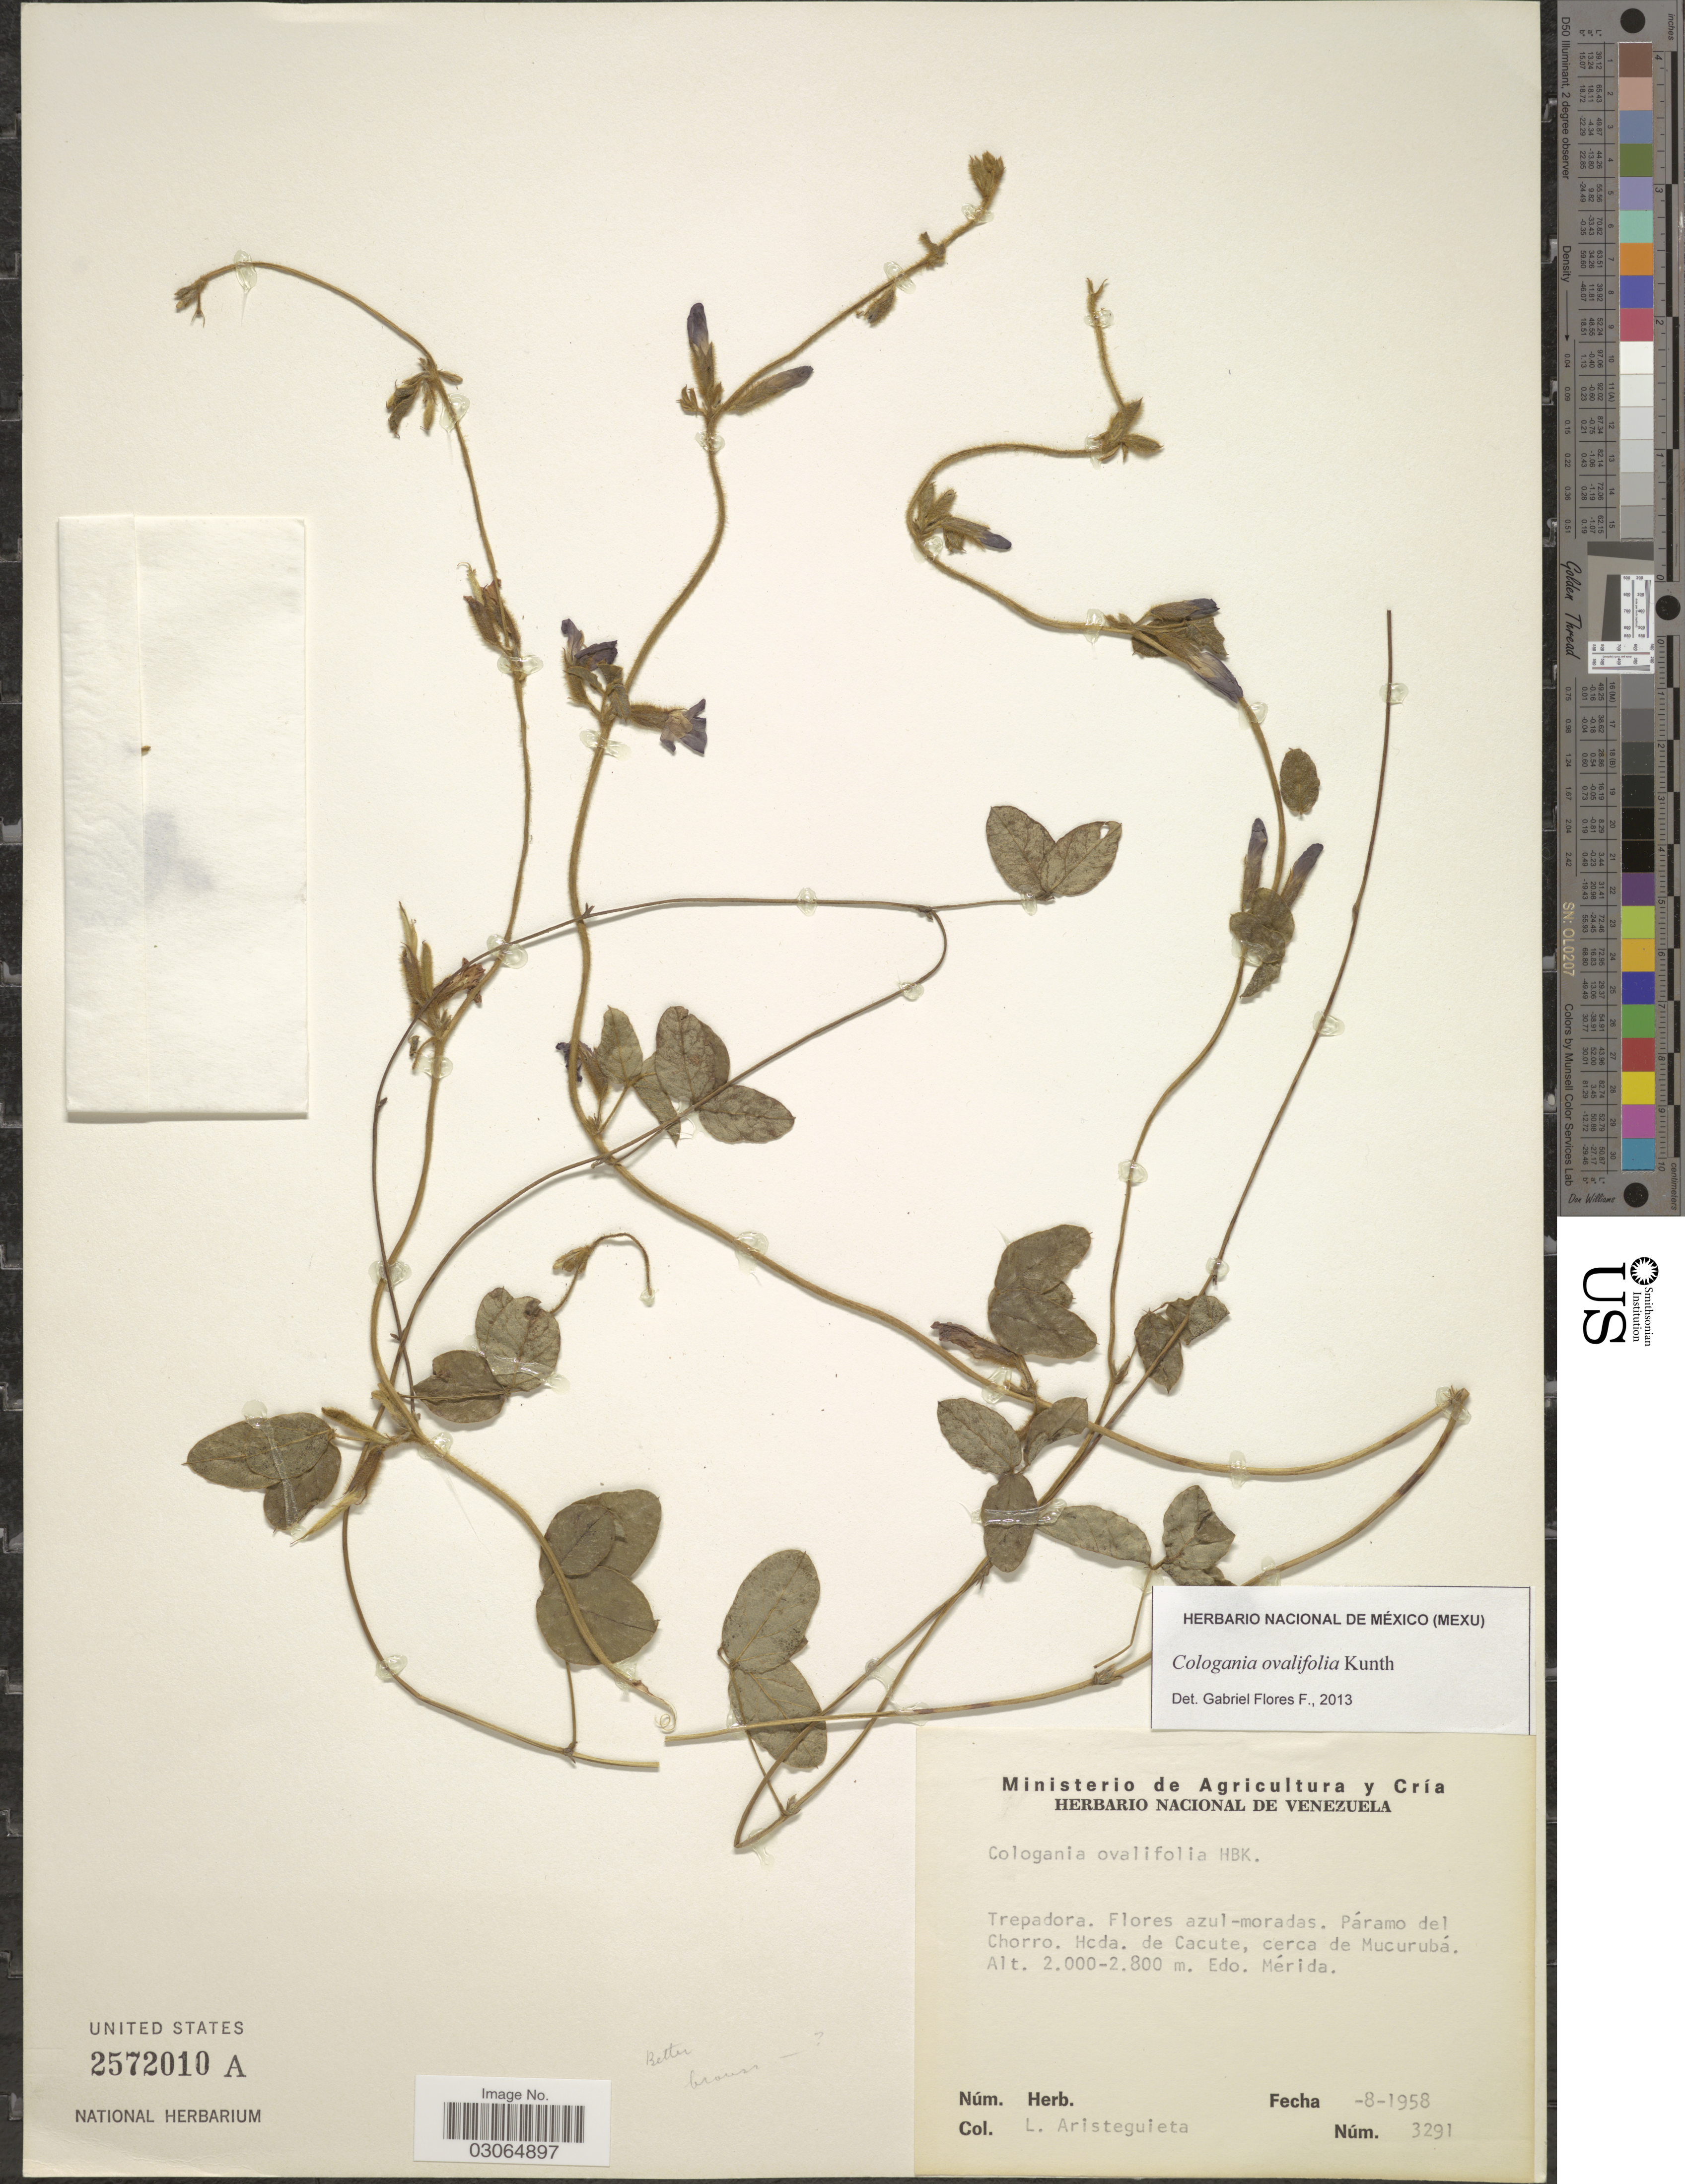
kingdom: Plantae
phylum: Tracheophyta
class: Magnoliopsida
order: Fabales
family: Fabaceae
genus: Cologania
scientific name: Cologania broussonetii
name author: (Balb.) DC.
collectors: L. Aristeguieta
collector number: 3291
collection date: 1958-08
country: Venezuela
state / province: Mérida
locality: Páramo del Chorro. Hcda. de Cacute, cerca de Mucurubá.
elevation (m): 2000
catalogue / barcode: US 2572010A